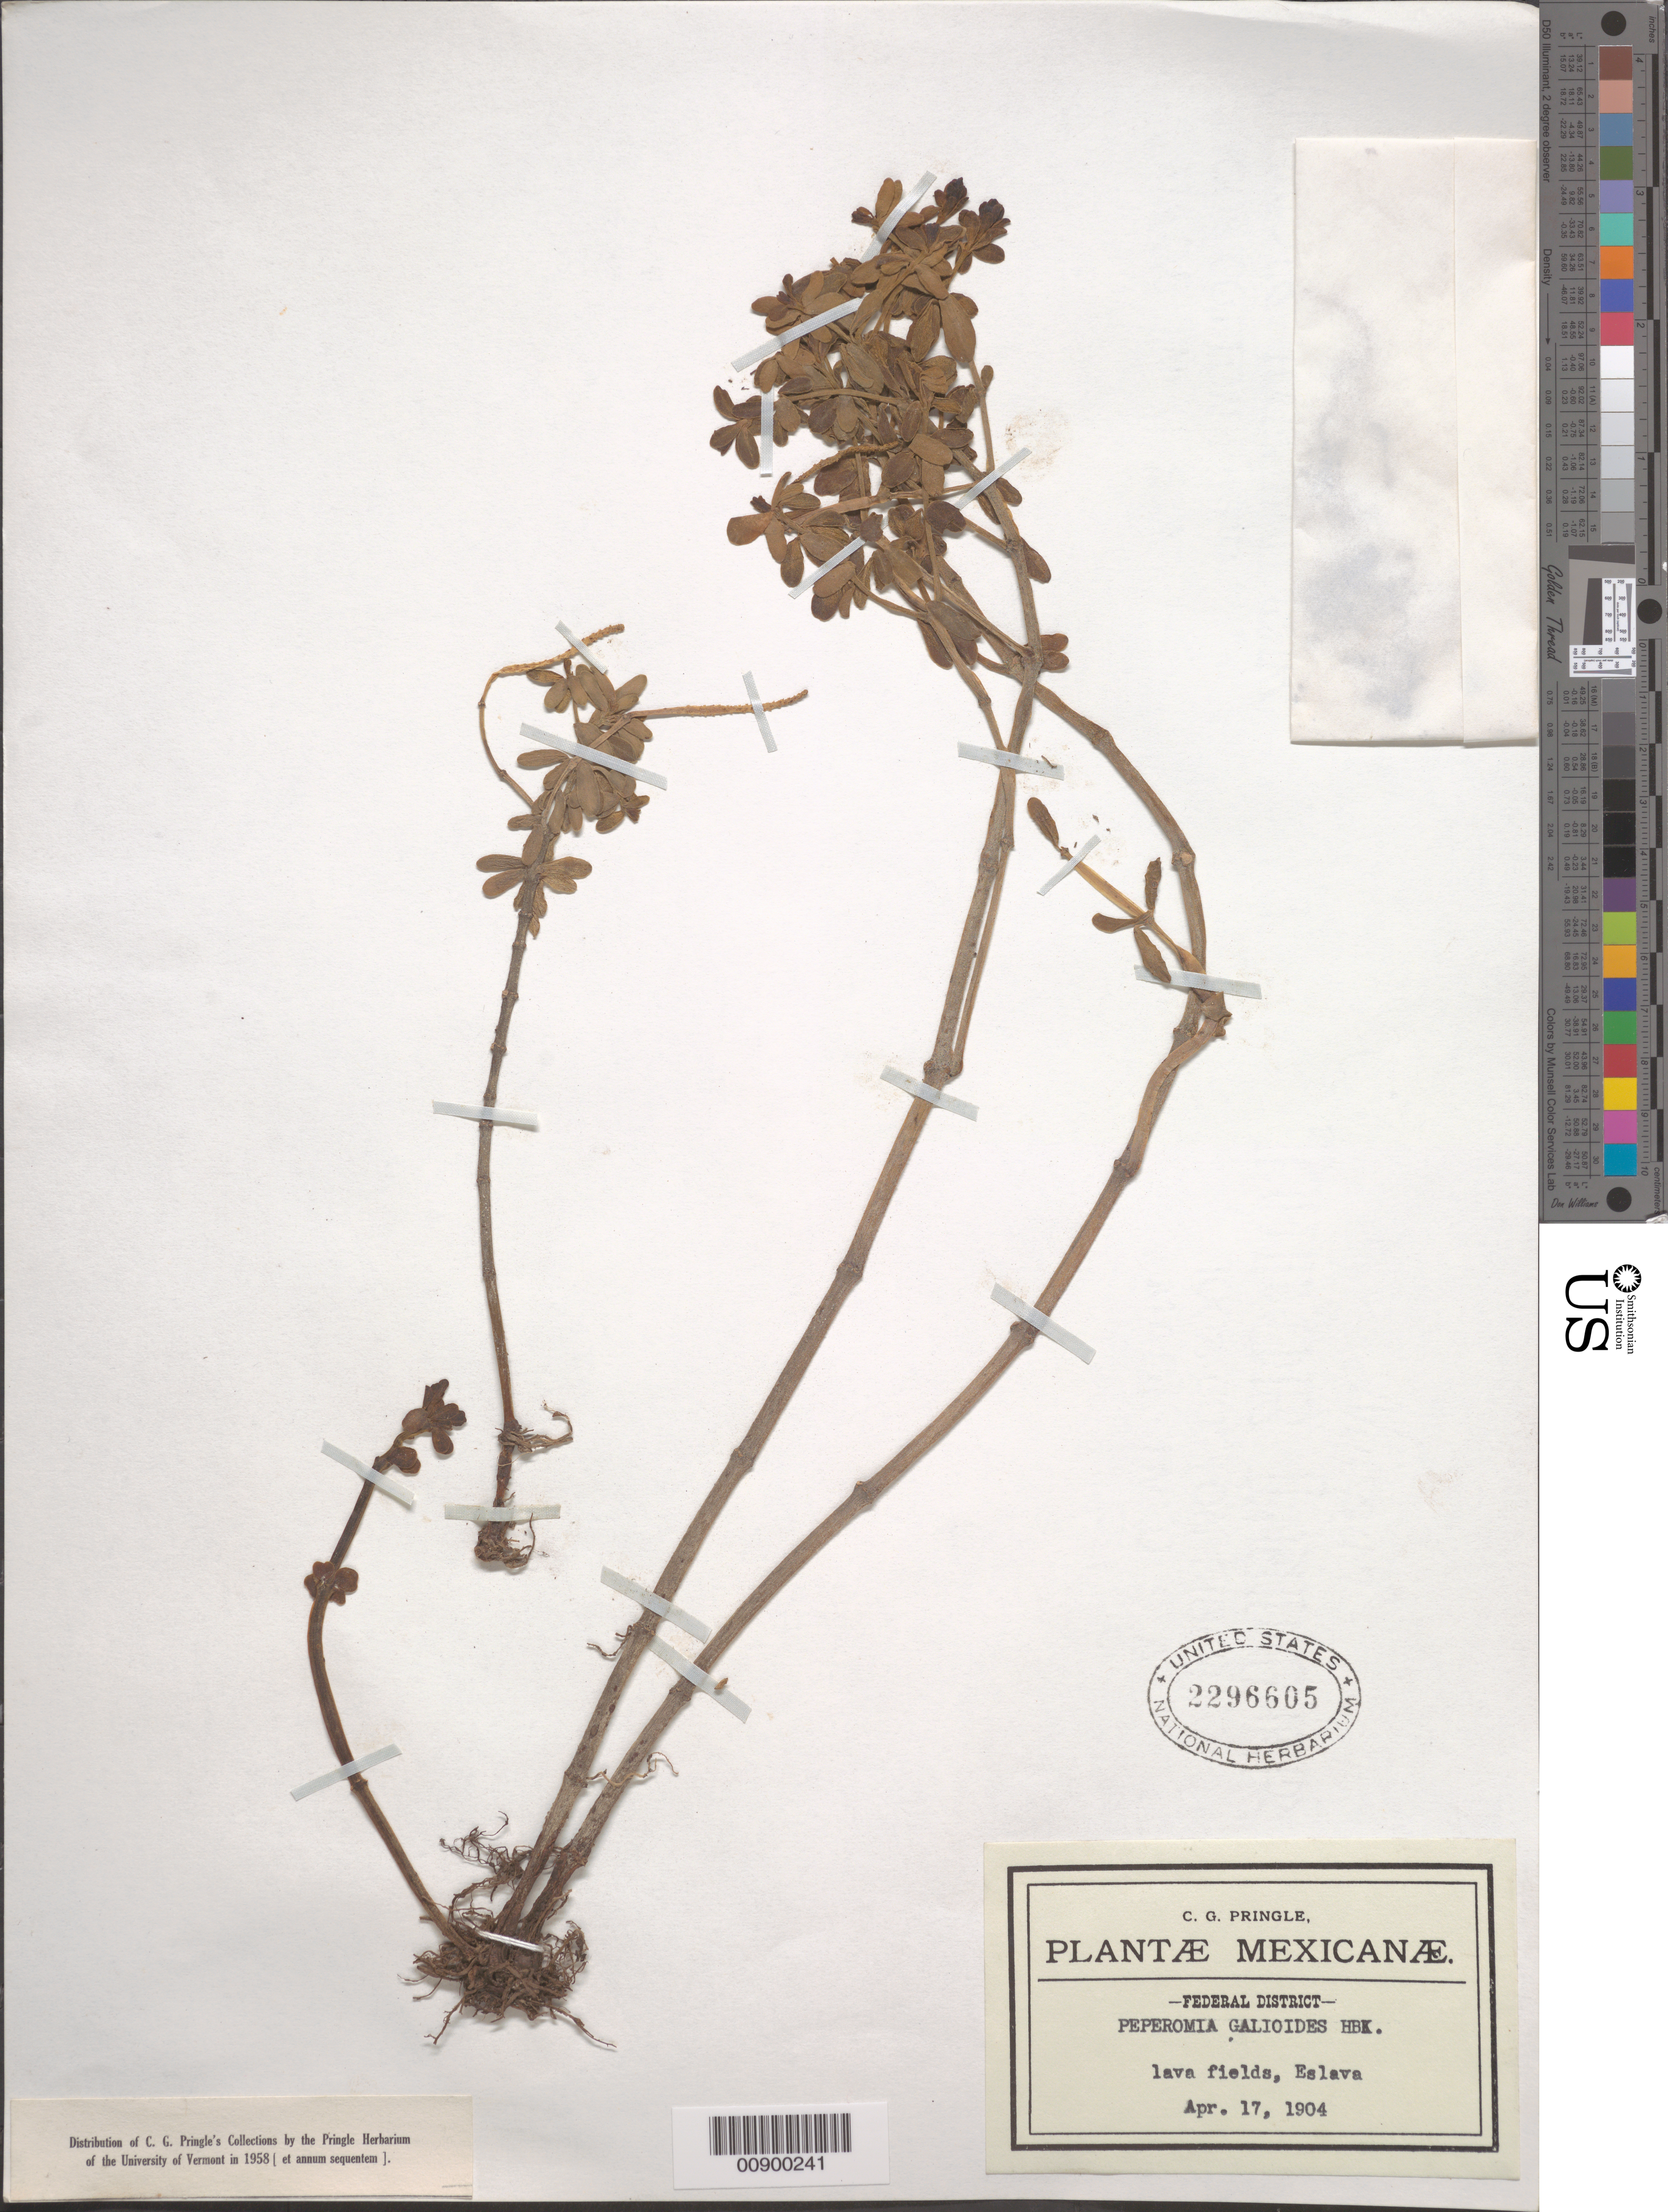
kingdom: Plantae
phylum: Tracheophyta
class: Magnoliopsida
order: Piperales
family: Piperaceae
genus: Peperomia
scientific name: Peperomia leptophylla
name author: Miq.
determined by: Jiménez, José Estaban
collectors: C. G. Pringle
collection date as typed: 17 Apr 1904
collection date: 1904-04-17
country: Mexico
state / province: Distrito Federal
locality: Eslava, Federal District.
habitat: Lava fields.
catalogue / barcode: US 2296605